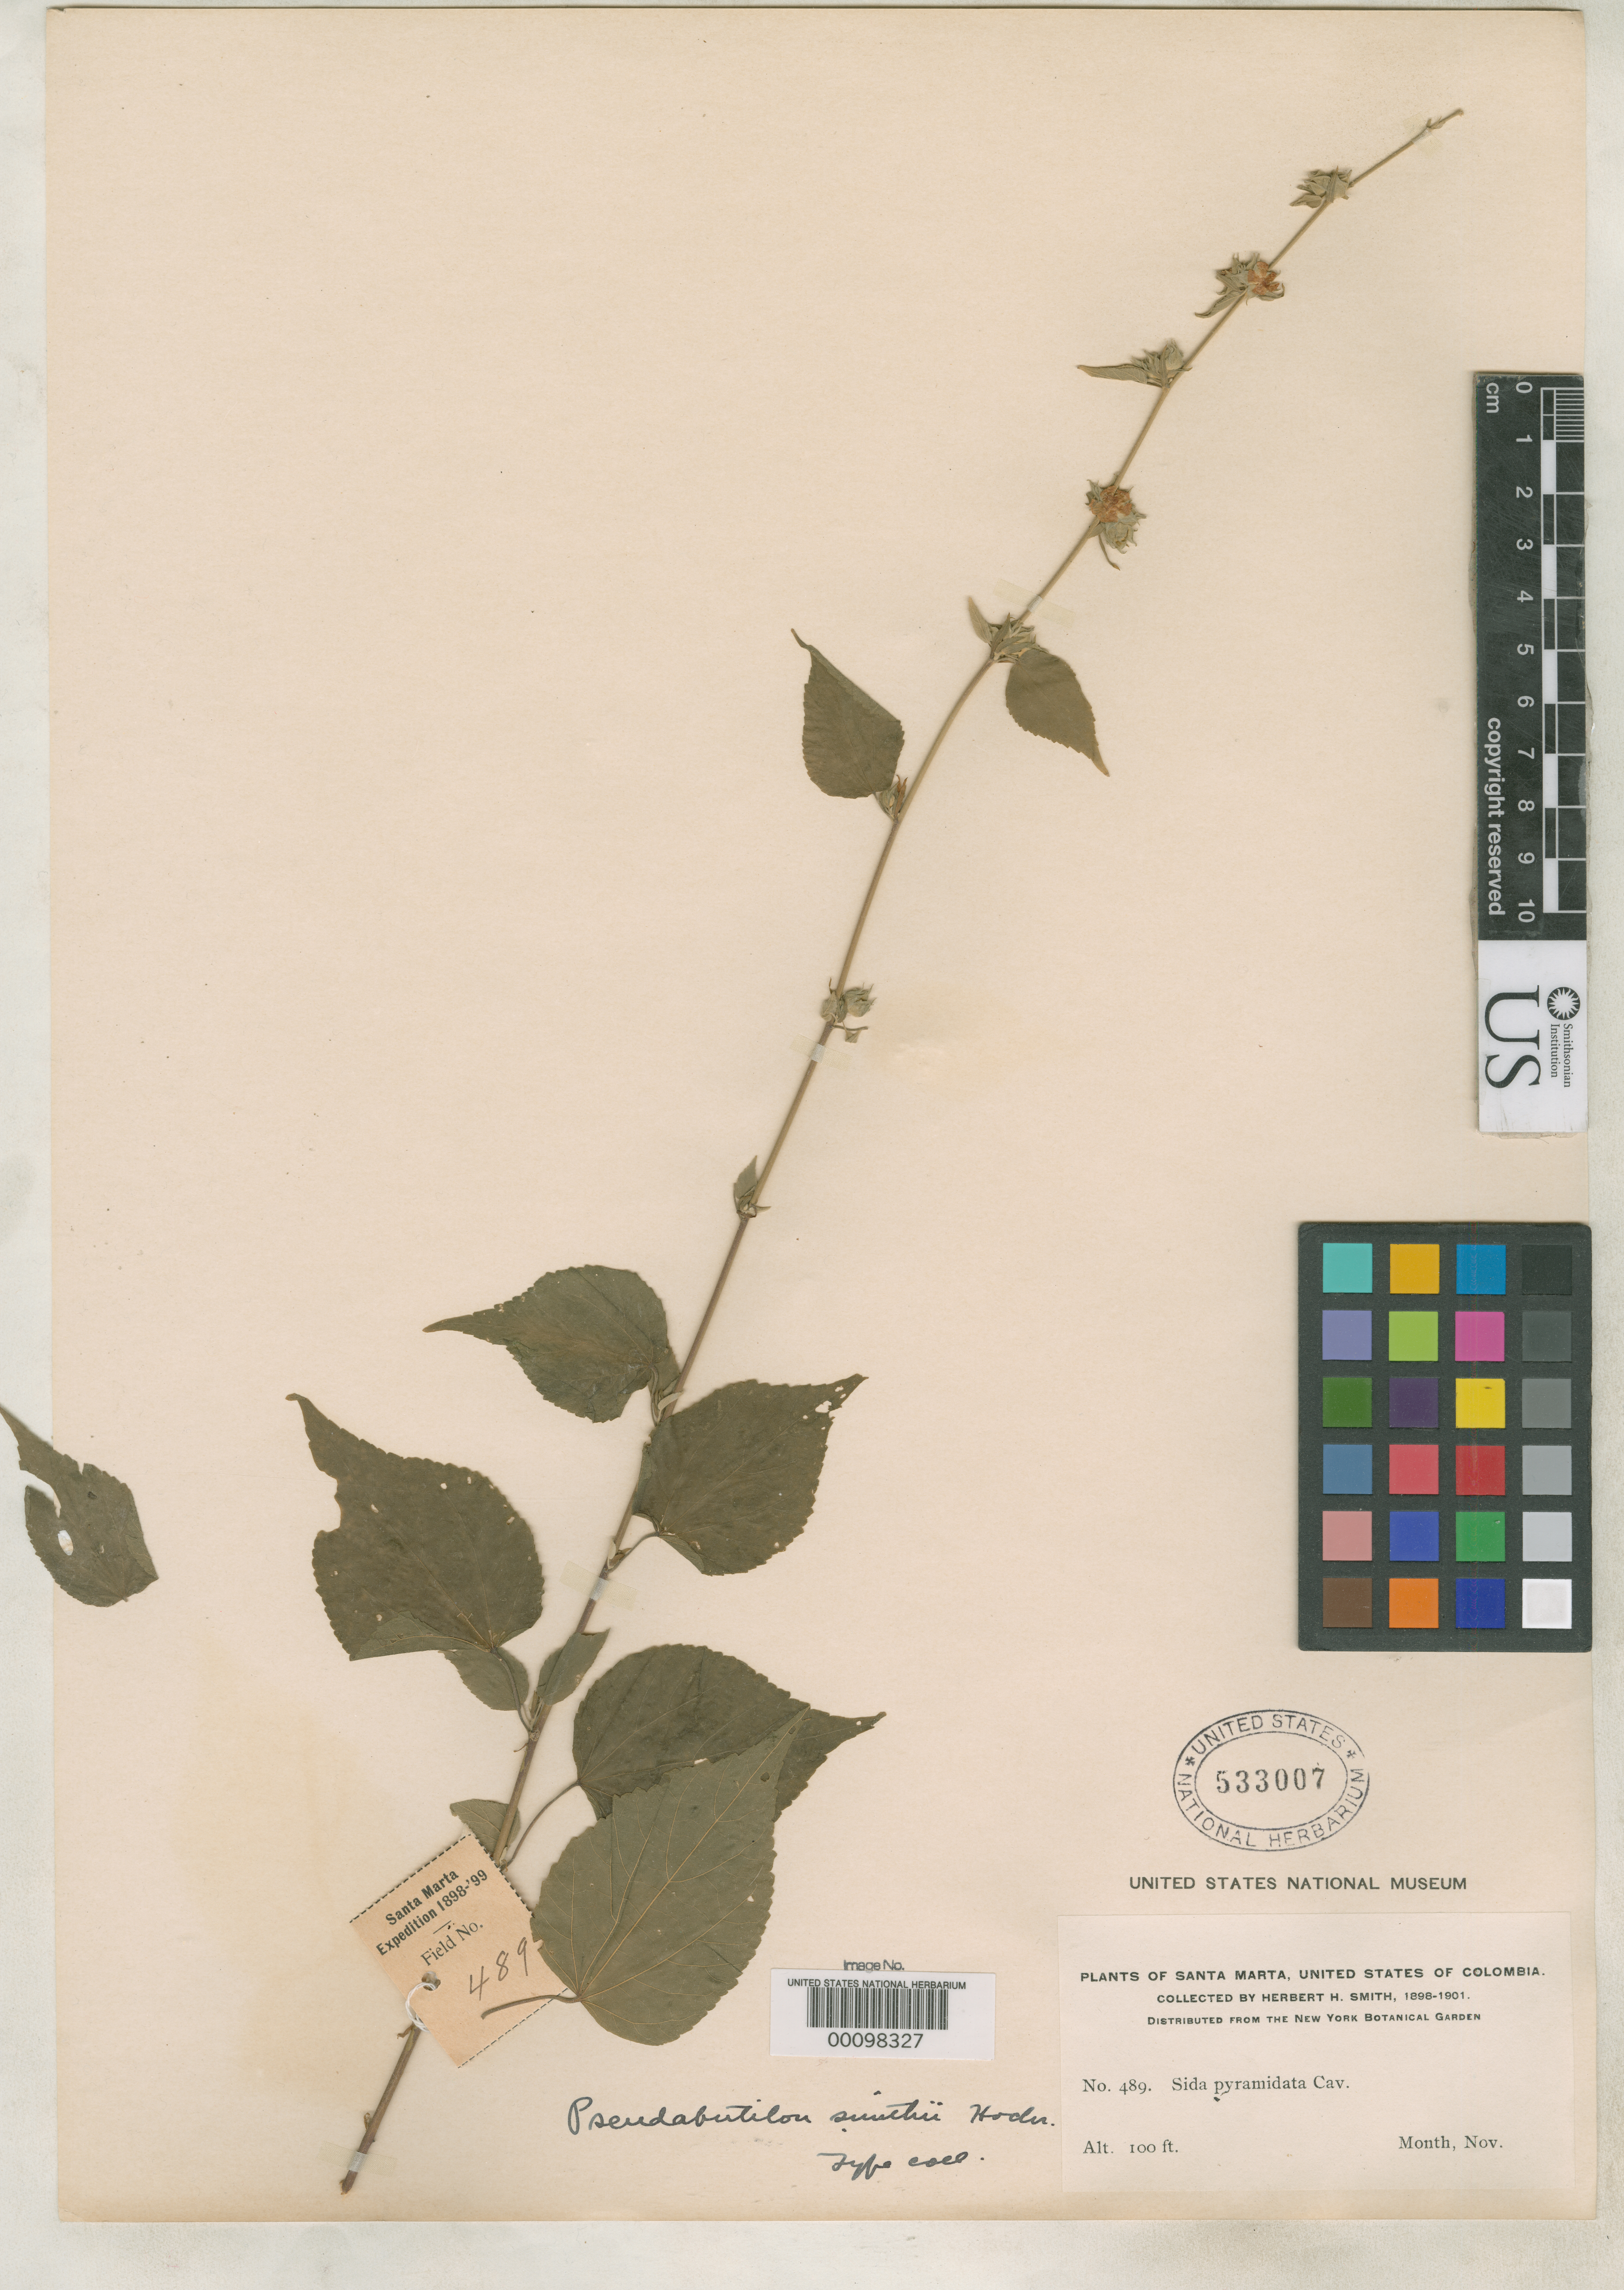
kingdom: Plantae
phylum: Tracheophyta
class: Magnoliopsida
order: Malvales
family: Malvaceae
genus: Pseudabutilon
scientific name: Pseudabutilon smithii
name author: Hochr.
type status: Isotype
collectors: Herbert H. Smith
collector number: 489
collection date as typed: Nov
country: Colombia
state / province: Magdalena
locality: Santa Marta.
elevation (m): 30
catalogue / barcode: US 533007